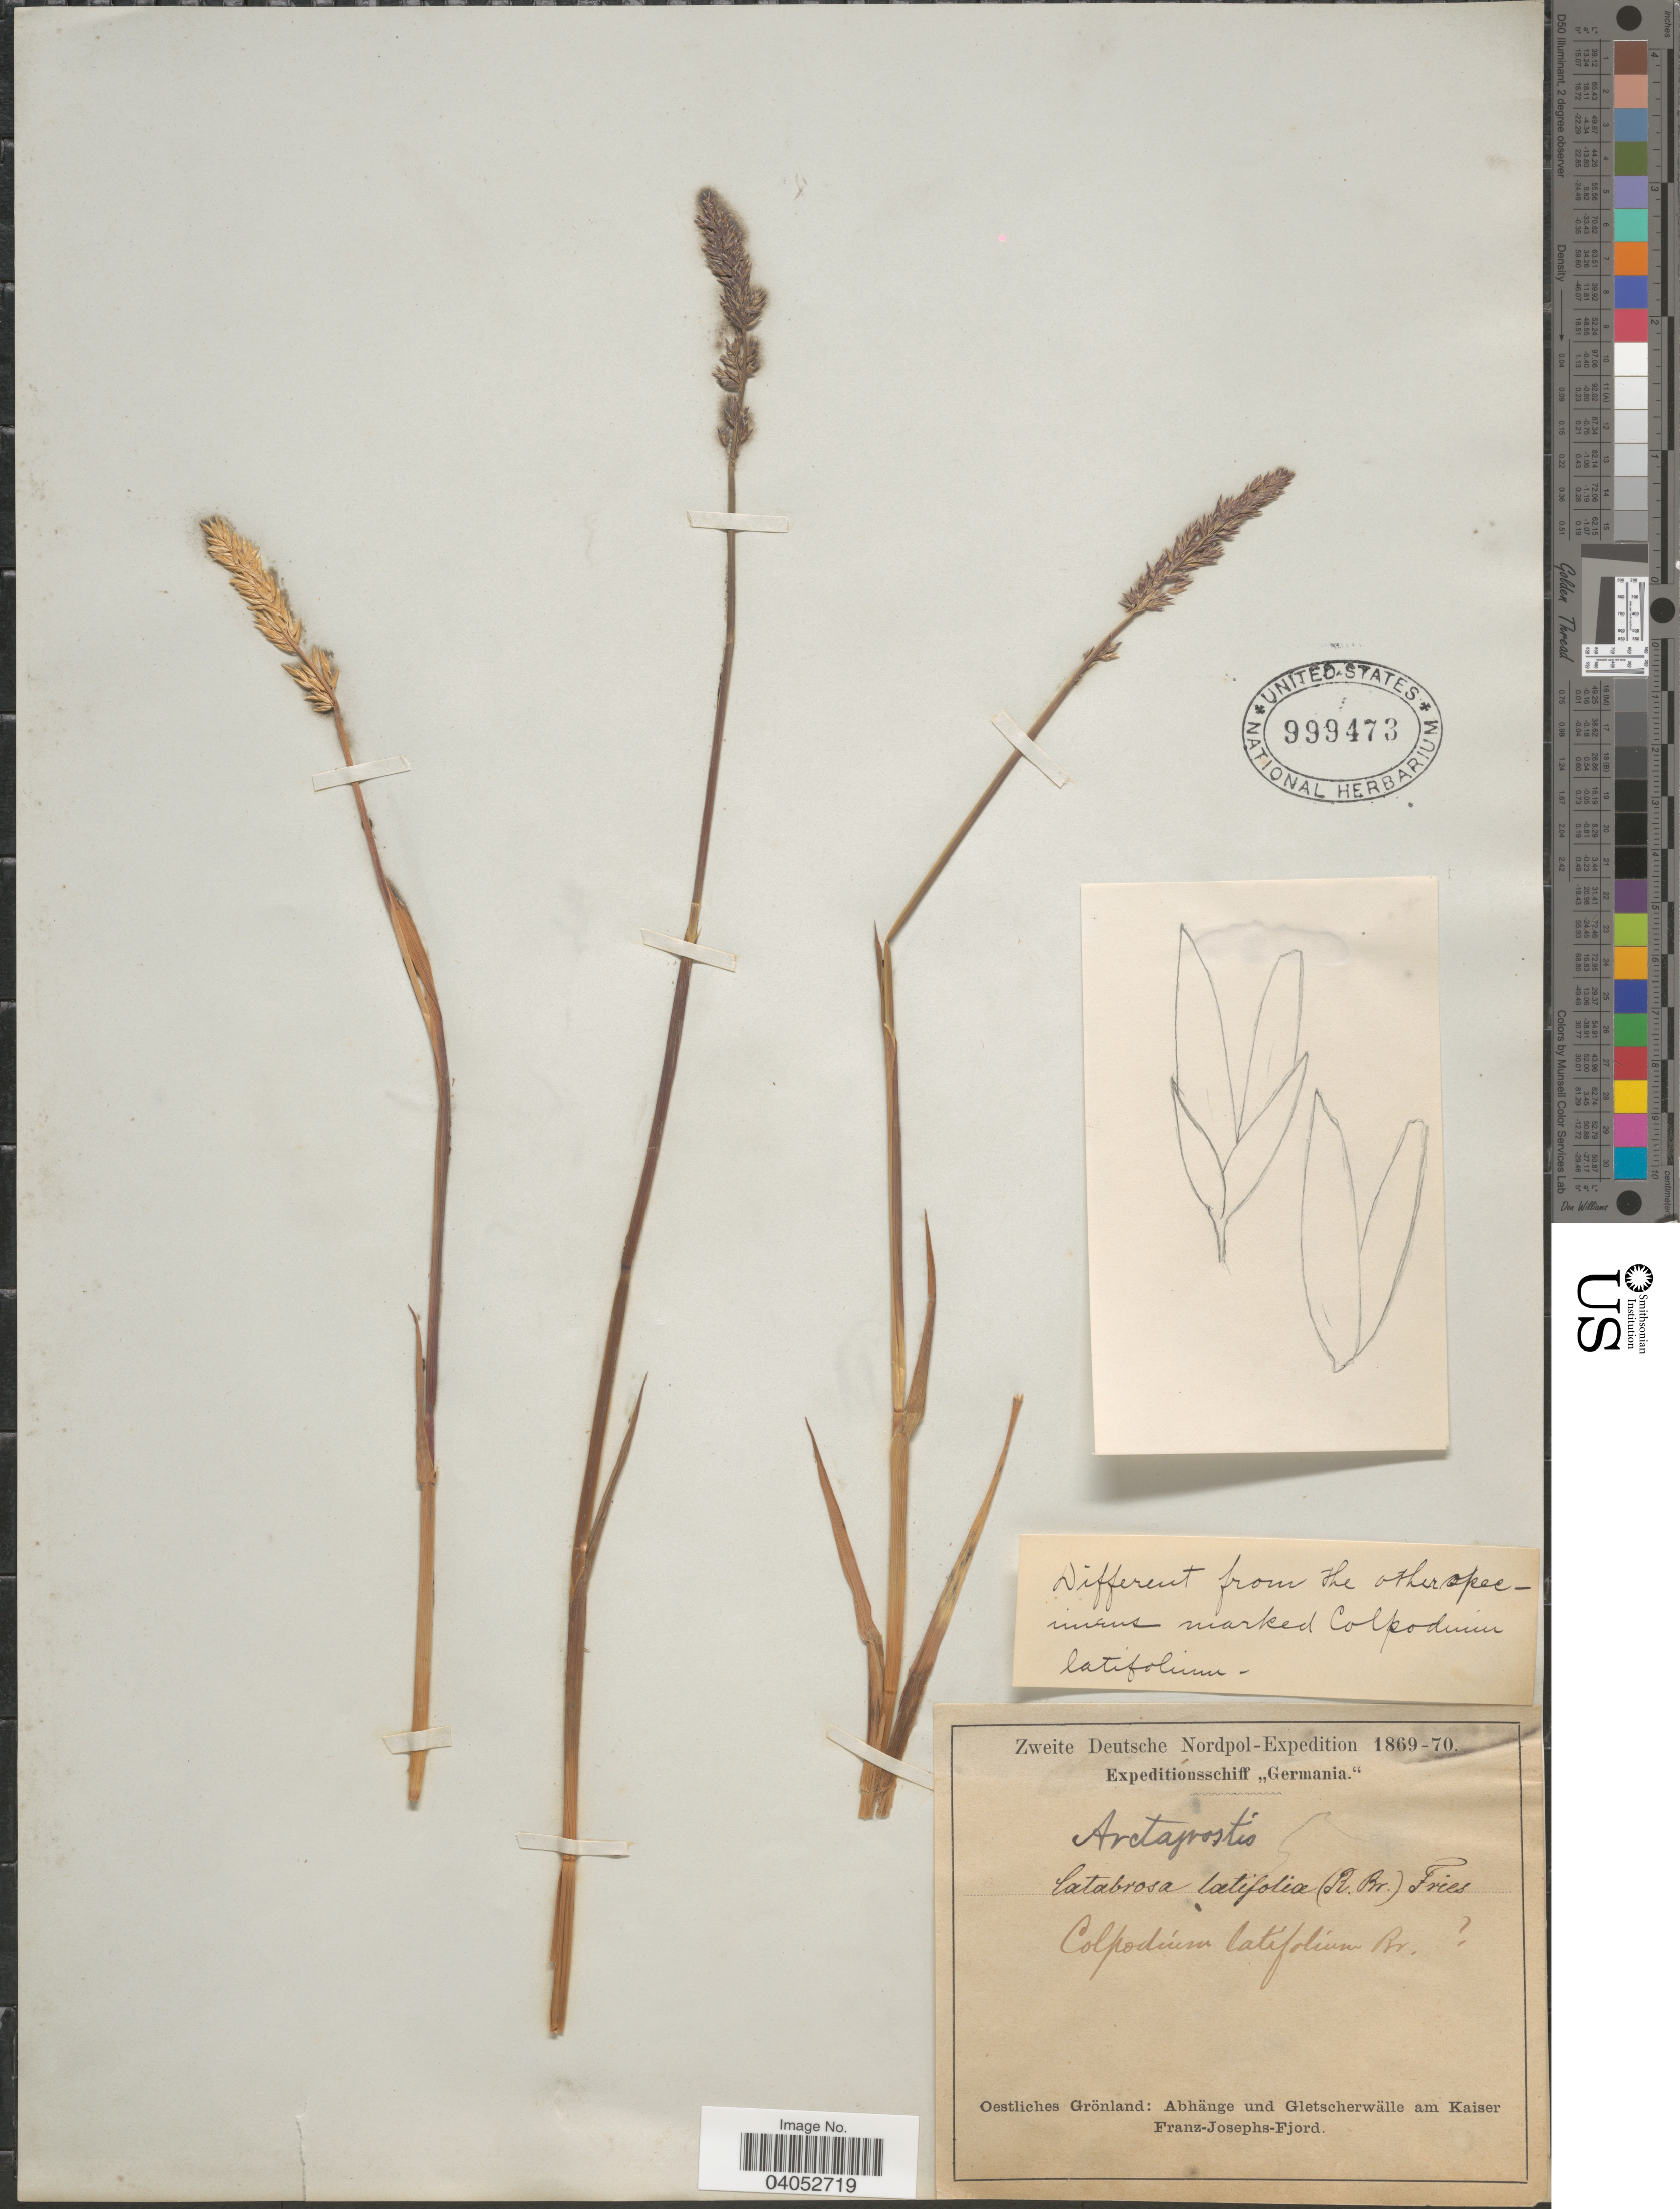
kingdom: Plantae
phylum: Tracheophyta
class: Liliopsida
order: Poales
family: Poaceae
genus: Arctagrostis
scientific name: Arctagrostis latifolia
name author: (R. Br.) Griseb.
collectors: Zweite Deutsche Nordpol-Expedition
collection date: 1869/1870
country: Greenland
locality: Oestliches Grönland: Abhänge und Gletscherwälle am Kaiser Franz-Josephs-Fjord.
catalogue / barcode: US 999473